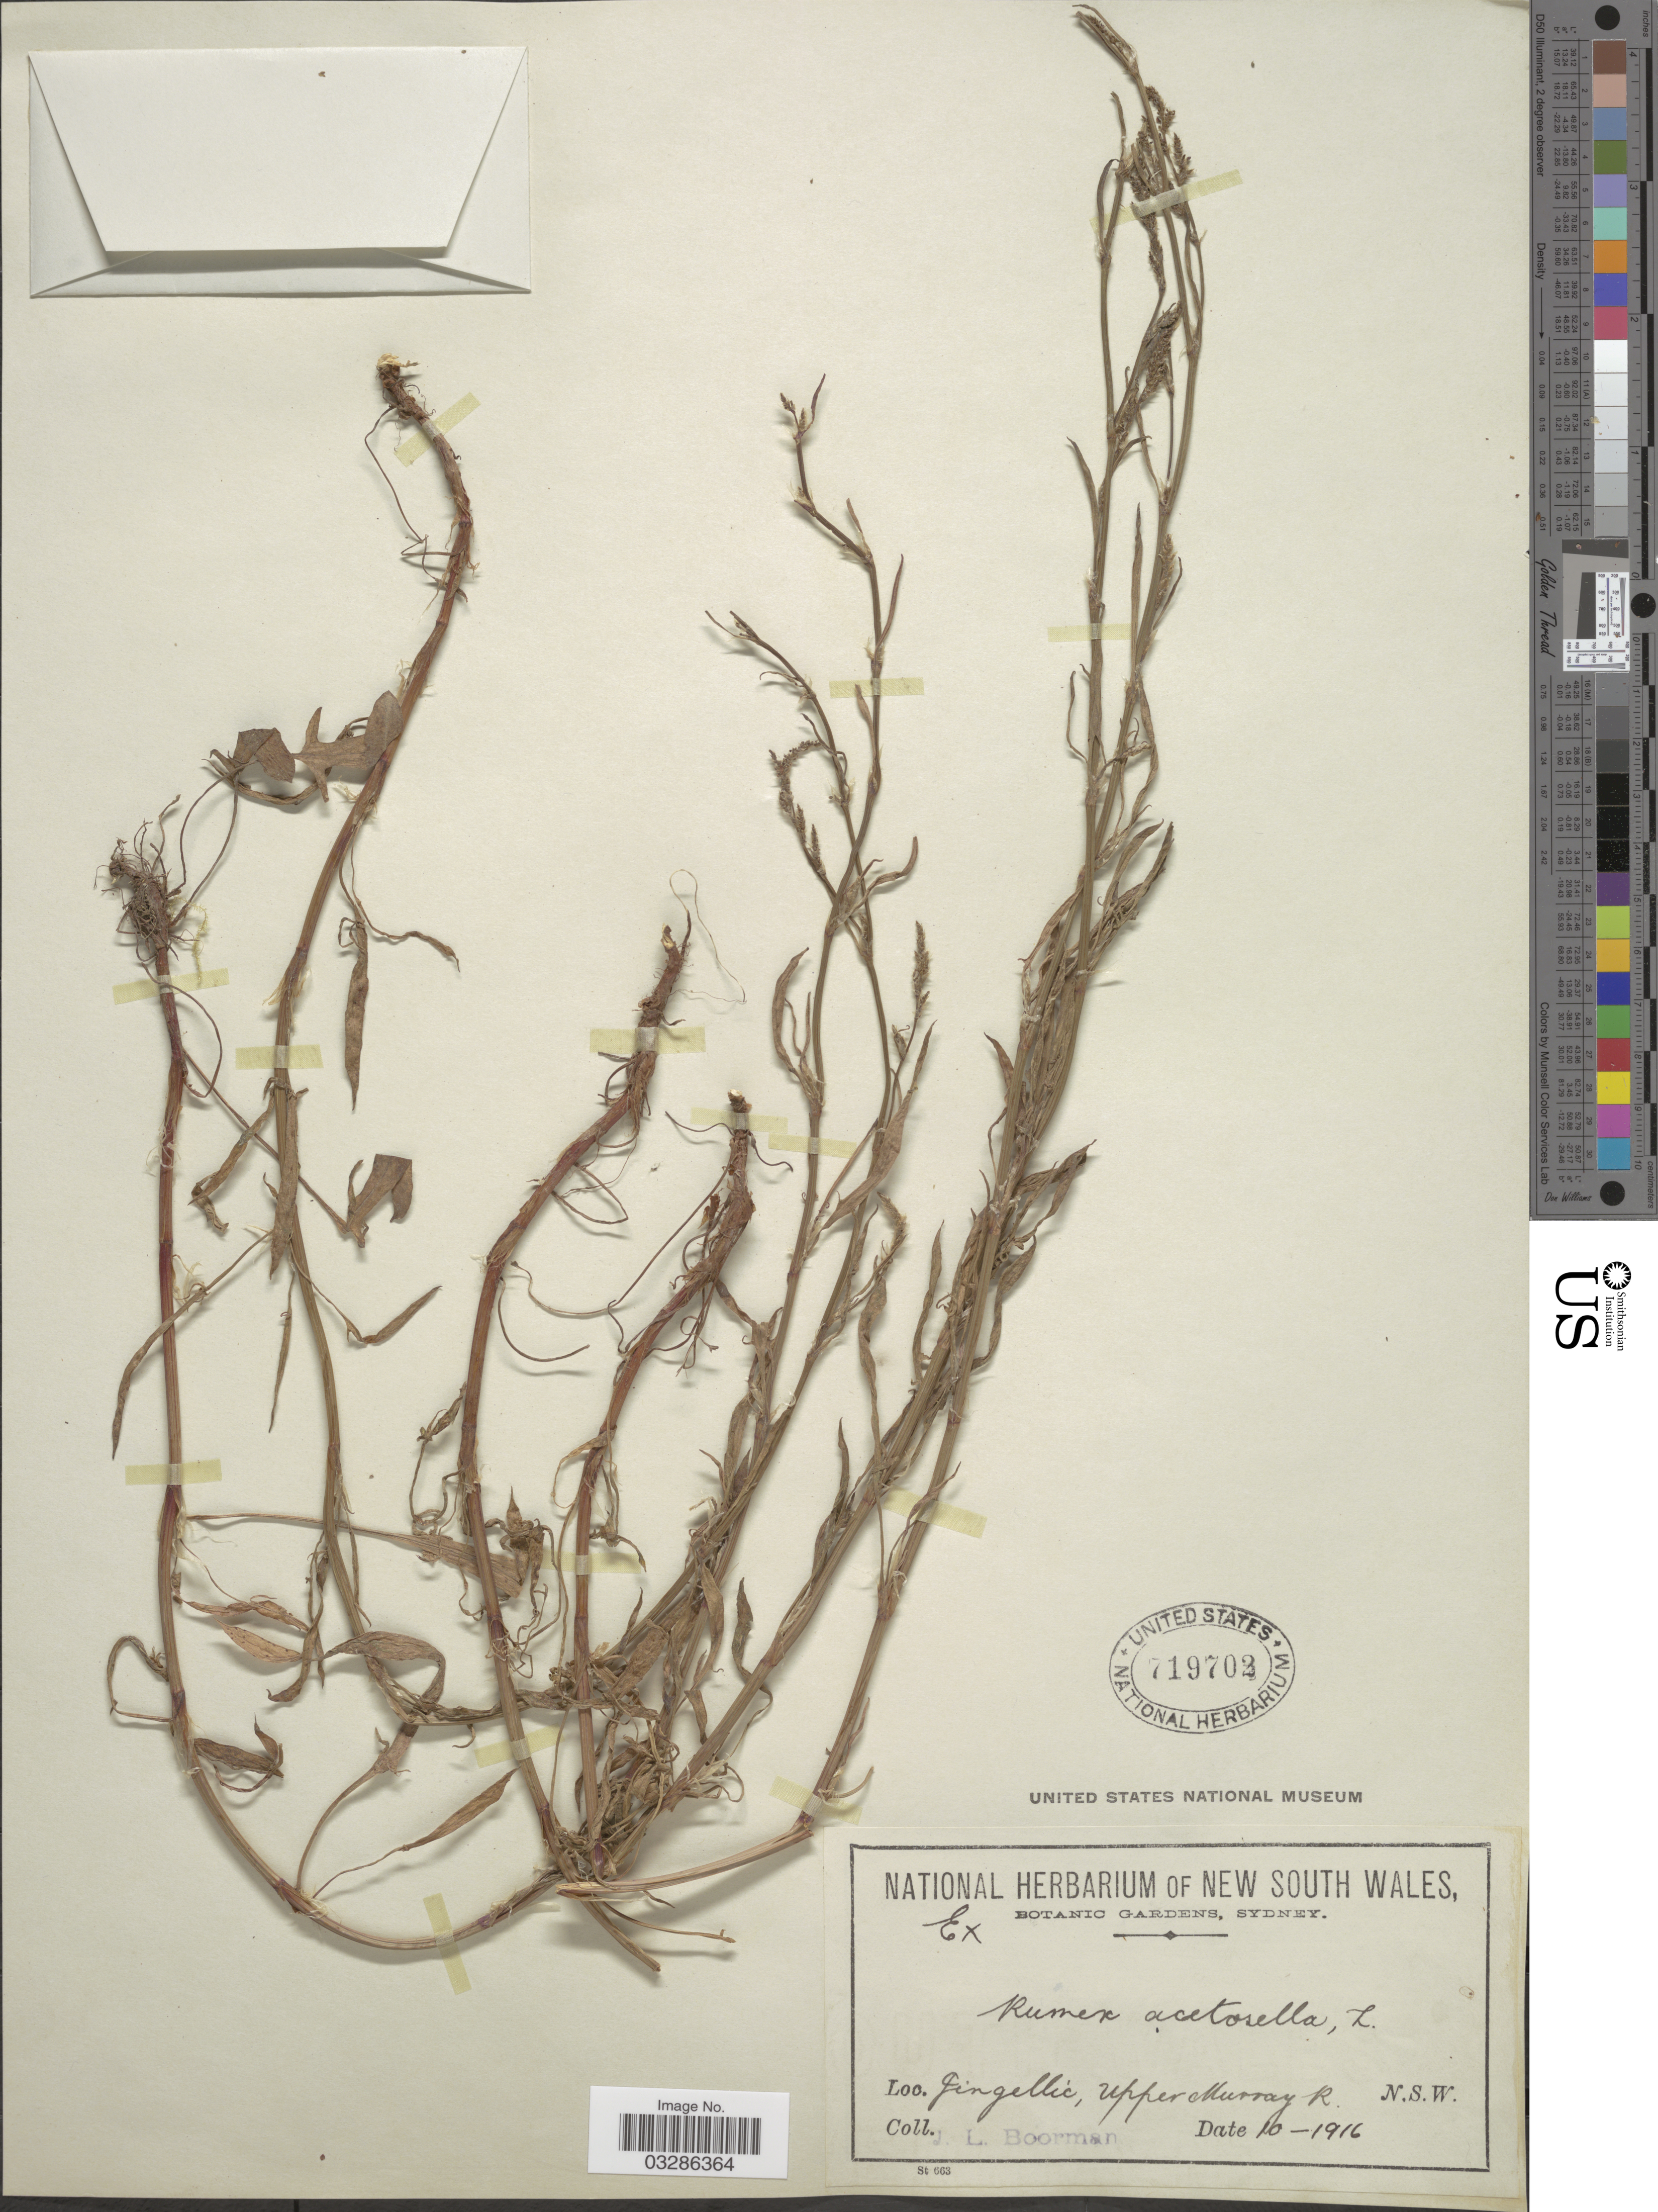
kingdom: Plantae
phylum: Tracheophyta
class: Magnoliopsida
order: Caryophyllales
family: Polygonaceae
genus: Rumex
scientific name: Rumex acetosella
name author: L.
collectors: J. Boorman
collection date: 1916-10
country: Australia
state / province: New South Wales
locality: Jingellic, Upper Murray R. N.S.W.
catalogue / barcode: US 719702